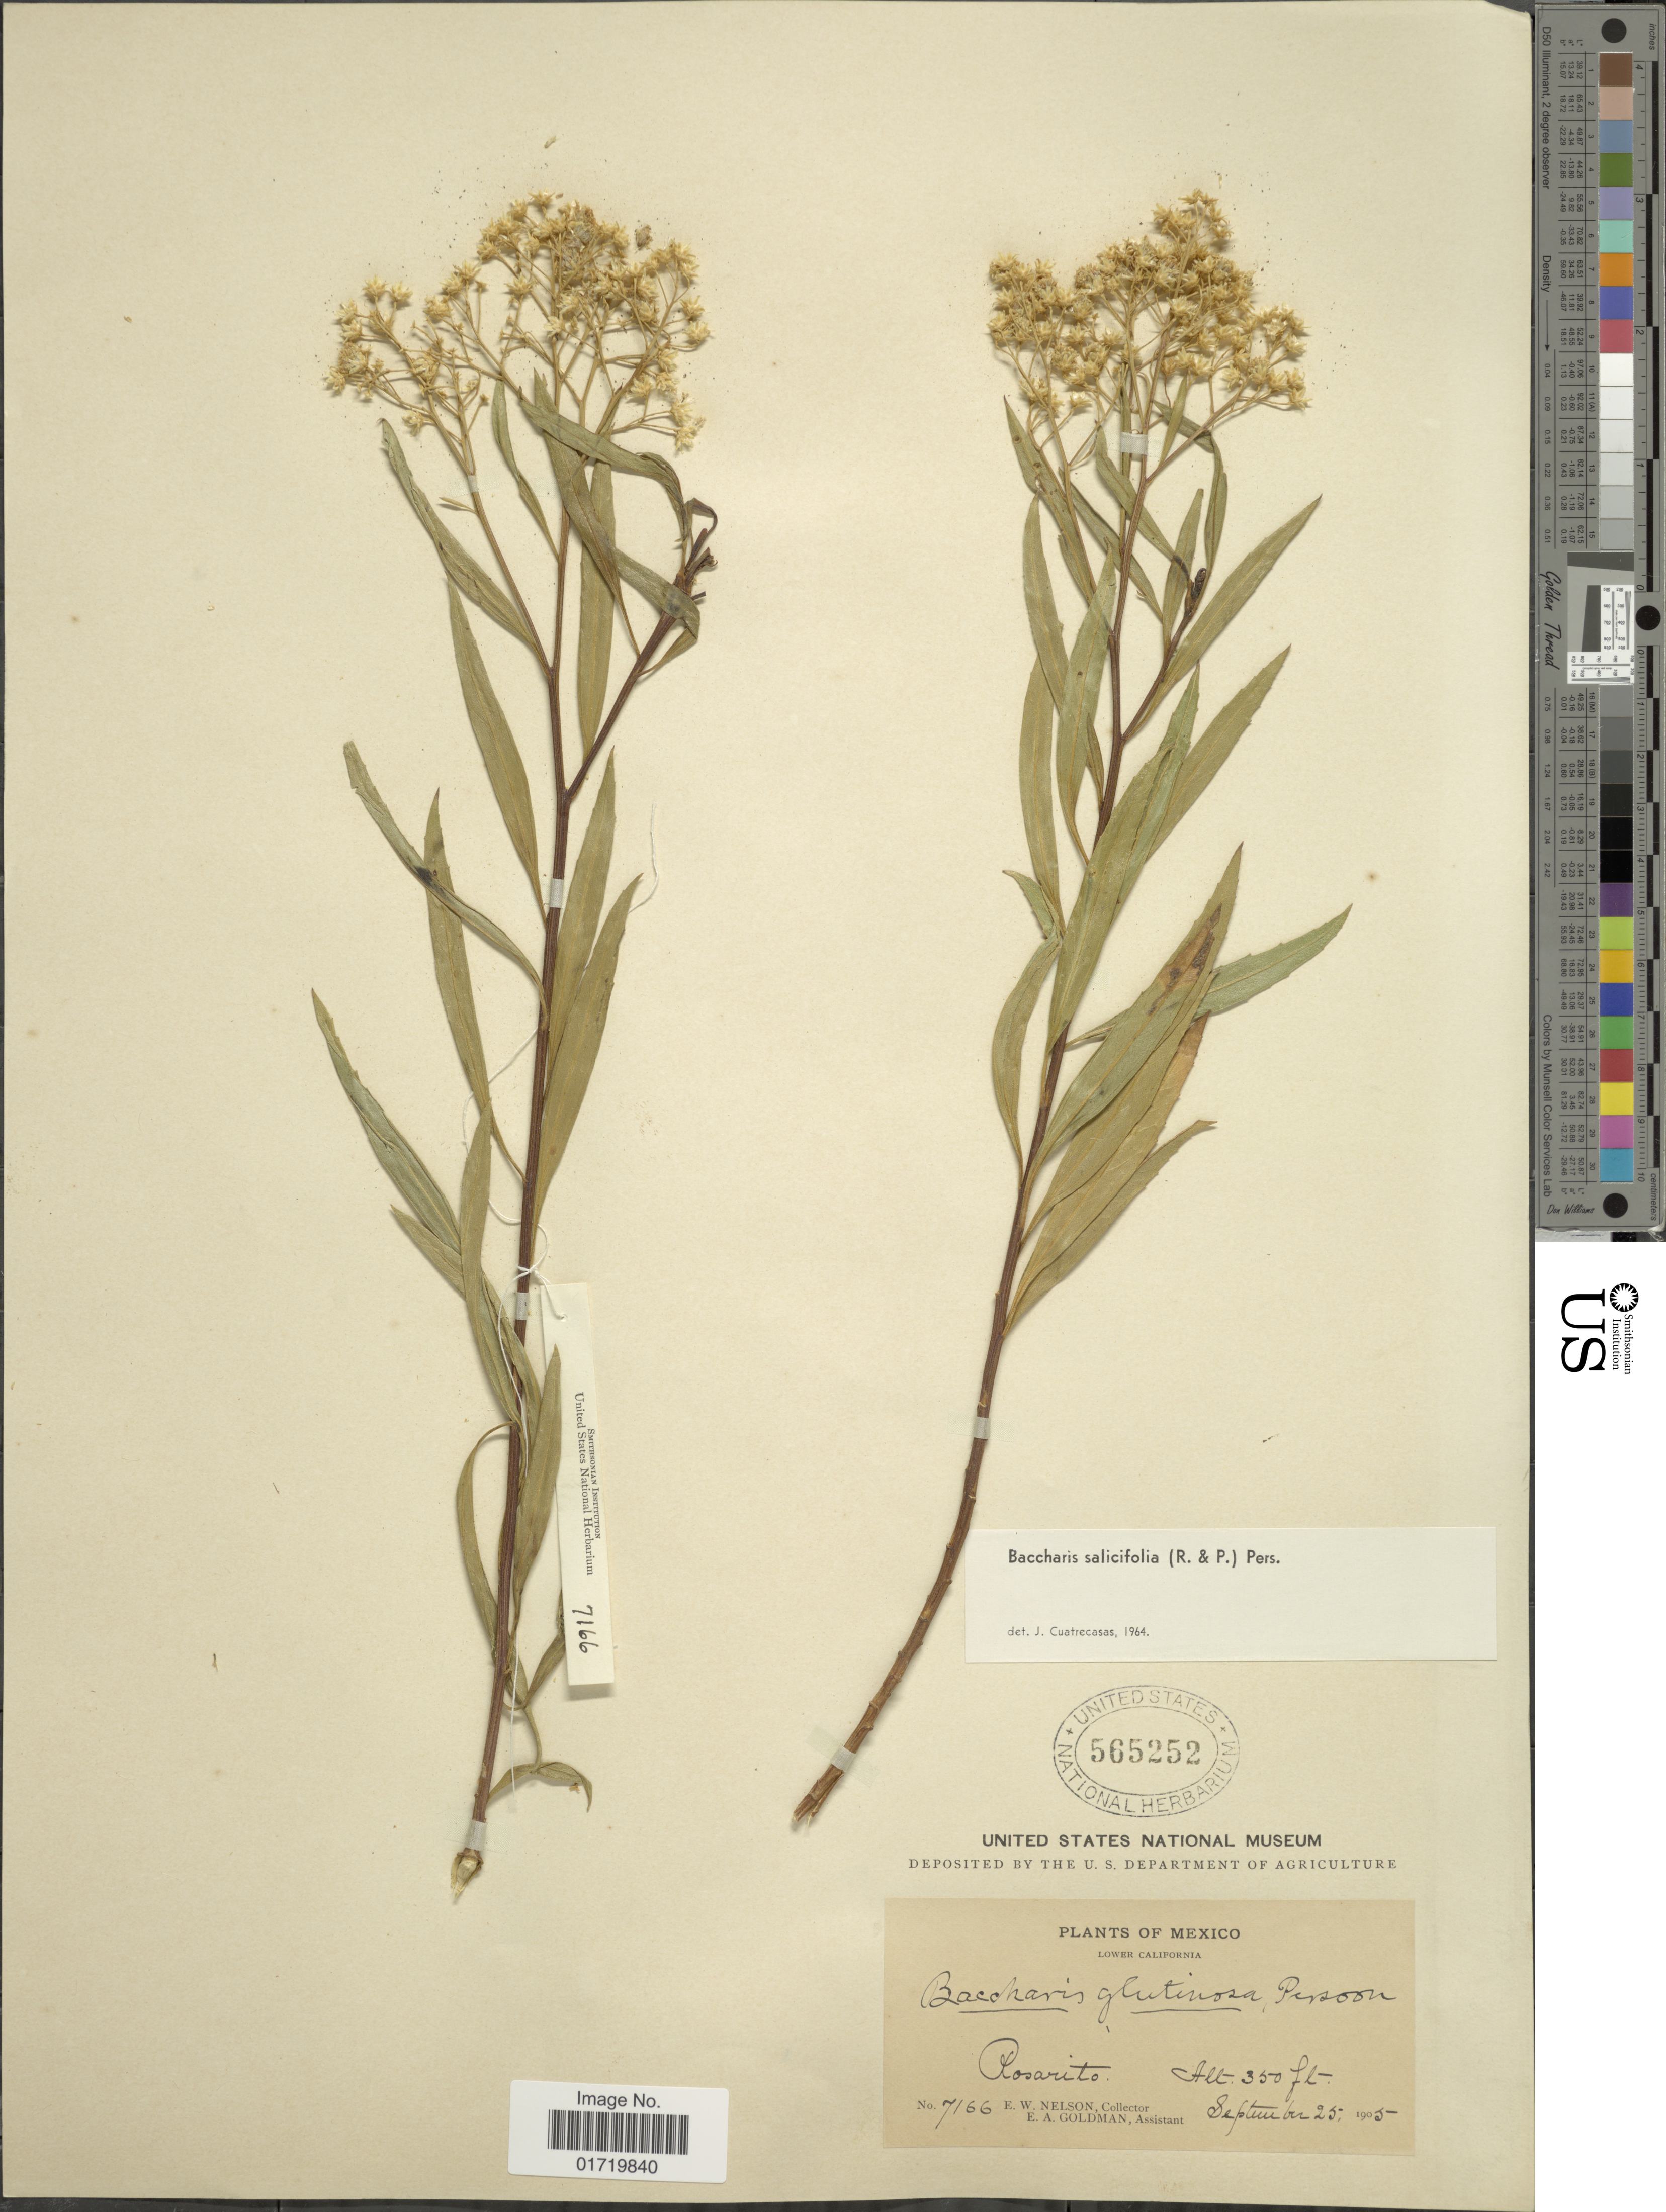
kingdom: Plantae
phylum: Tracheophyta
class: Magnoliopsida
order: Asterales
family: Asteraceae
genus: Baccharis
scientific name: Baccharis salicifolia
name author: (Ruiz & Pav.) Pers.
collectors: E. W. Nelson & E. A. Goldman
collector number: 7166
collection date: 1905-09-25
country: Mexico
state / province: Baja California Sur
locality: Lower California, Rosarito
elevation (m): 107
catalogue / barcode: US 565252